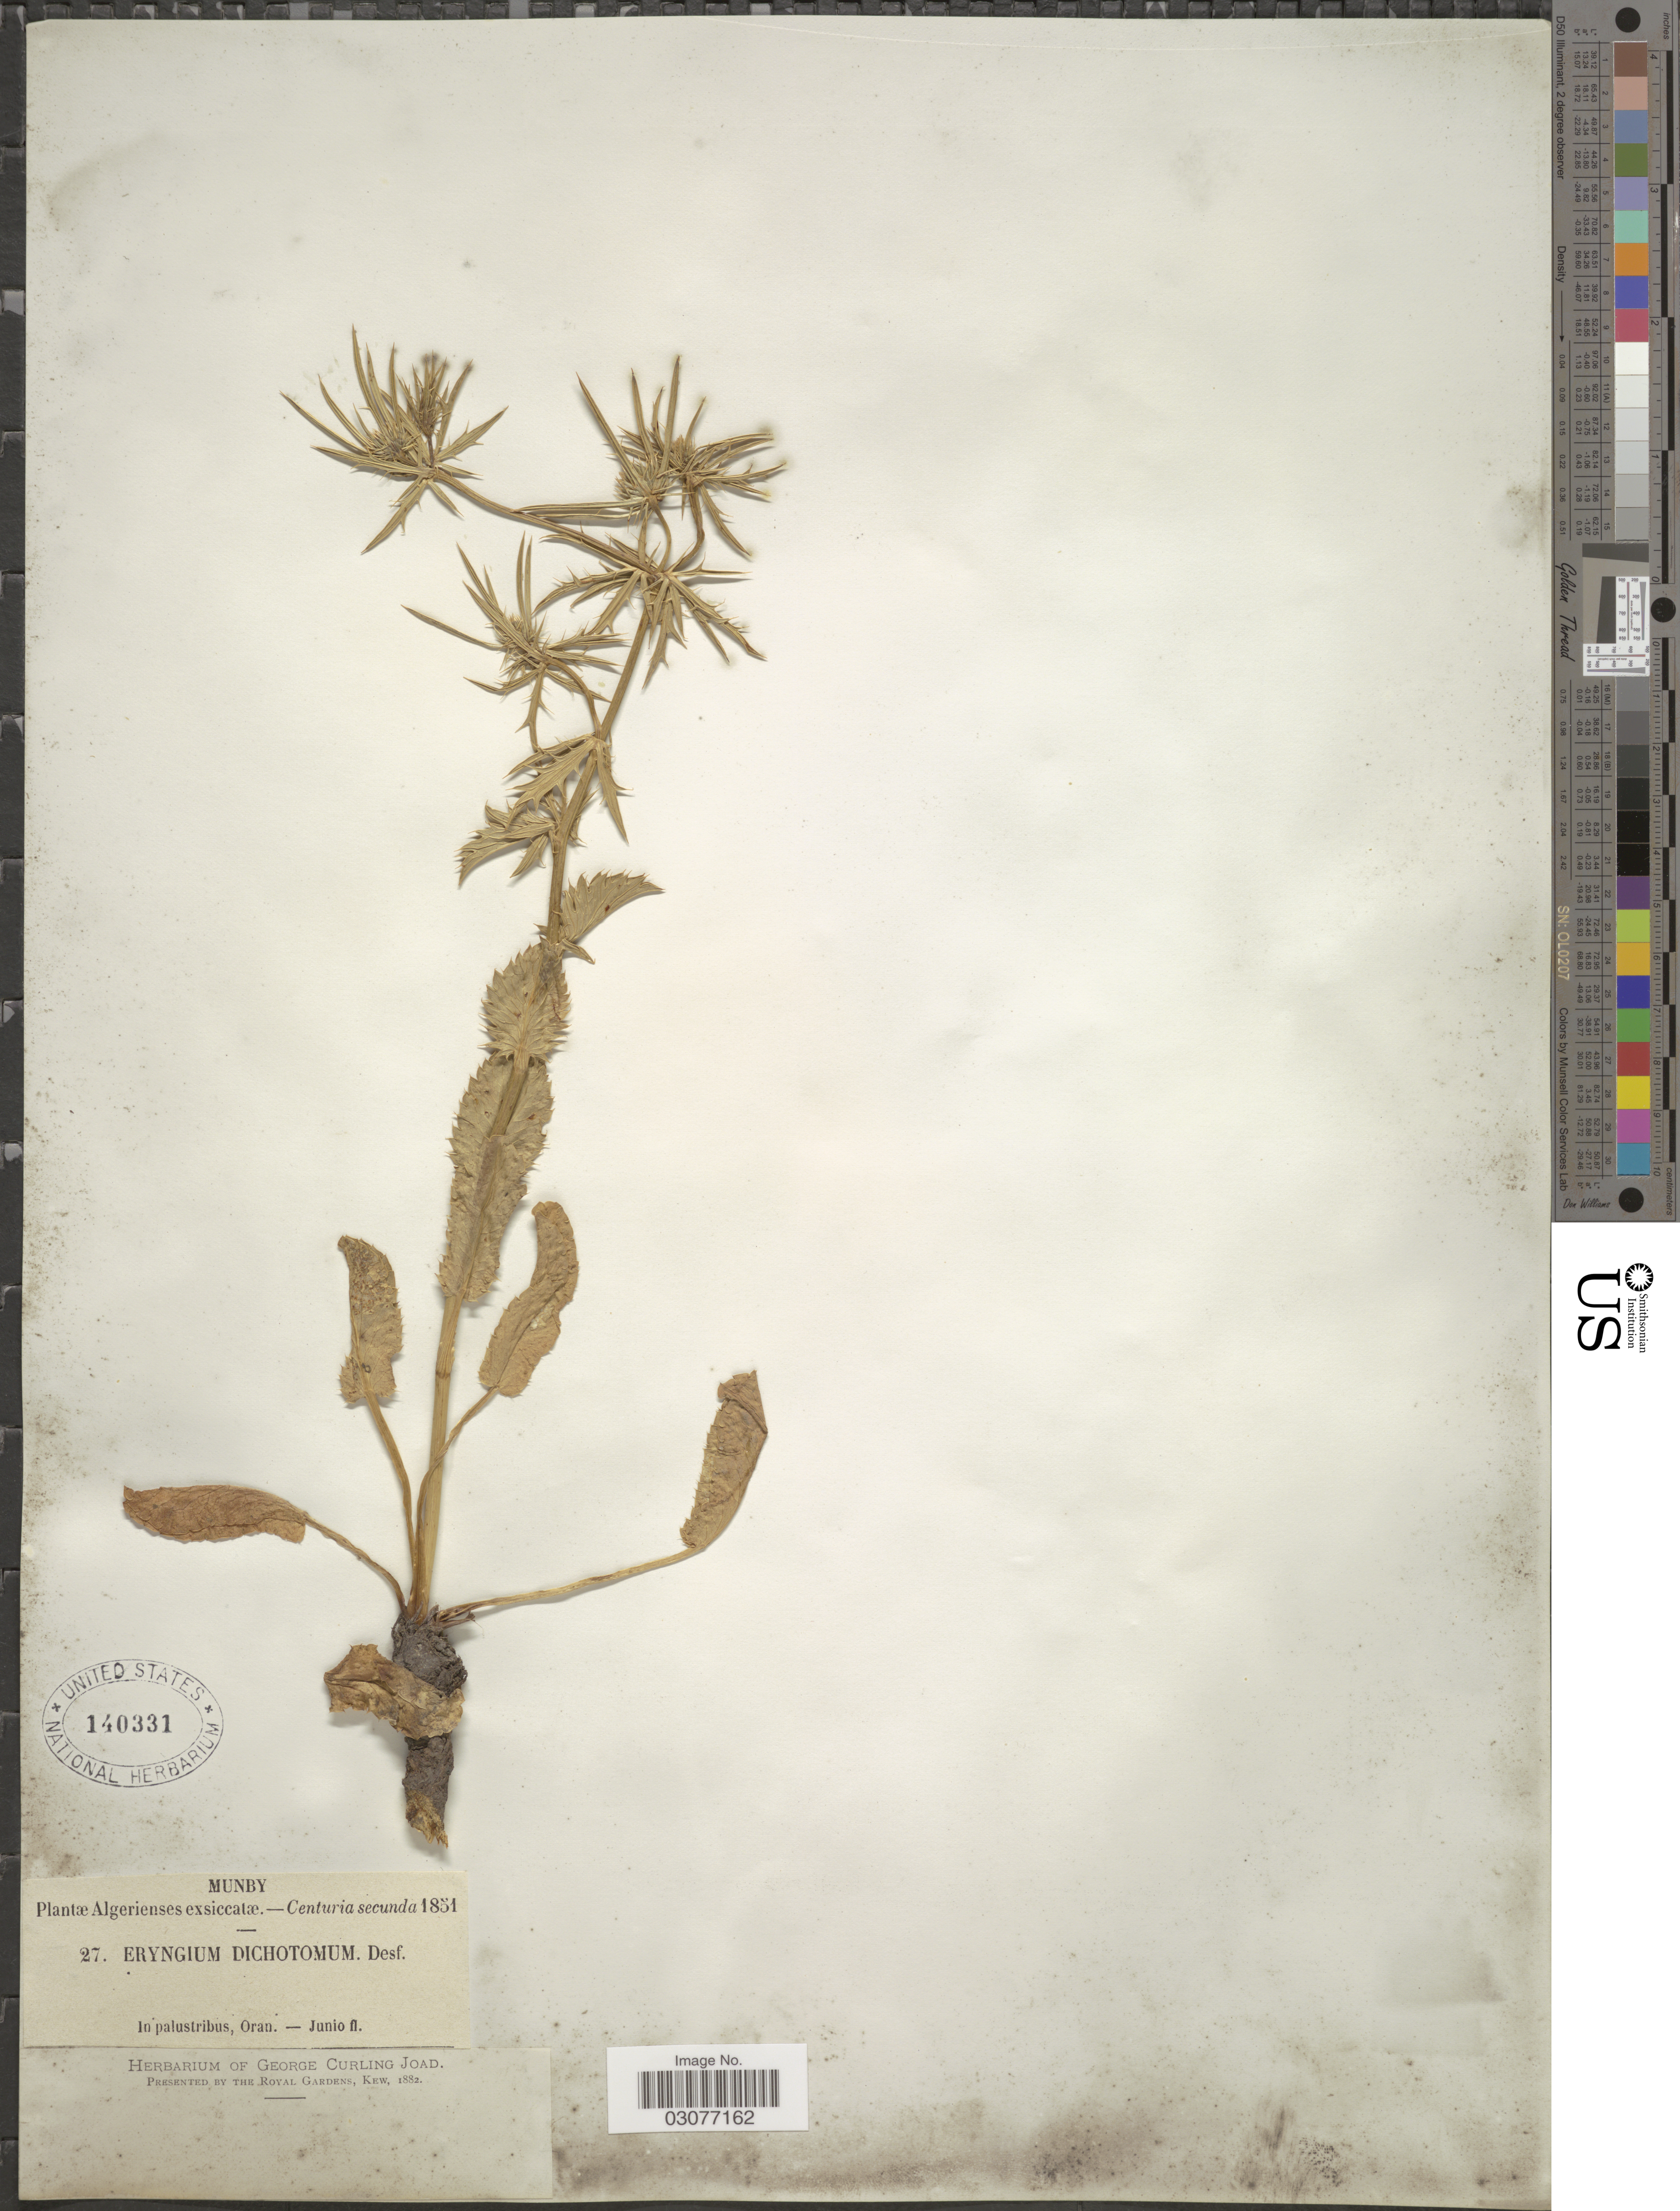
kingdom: Plantae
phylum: Tracheophyta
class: Magnoliopsida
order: Apiales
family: Apiaceae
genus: Eryngium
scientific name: Eryngium dichotomum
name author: Desf.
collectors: Munby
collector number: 27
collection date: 1851-06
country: Algeria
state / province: Oran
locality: In palustribus.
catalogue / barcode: US 140331